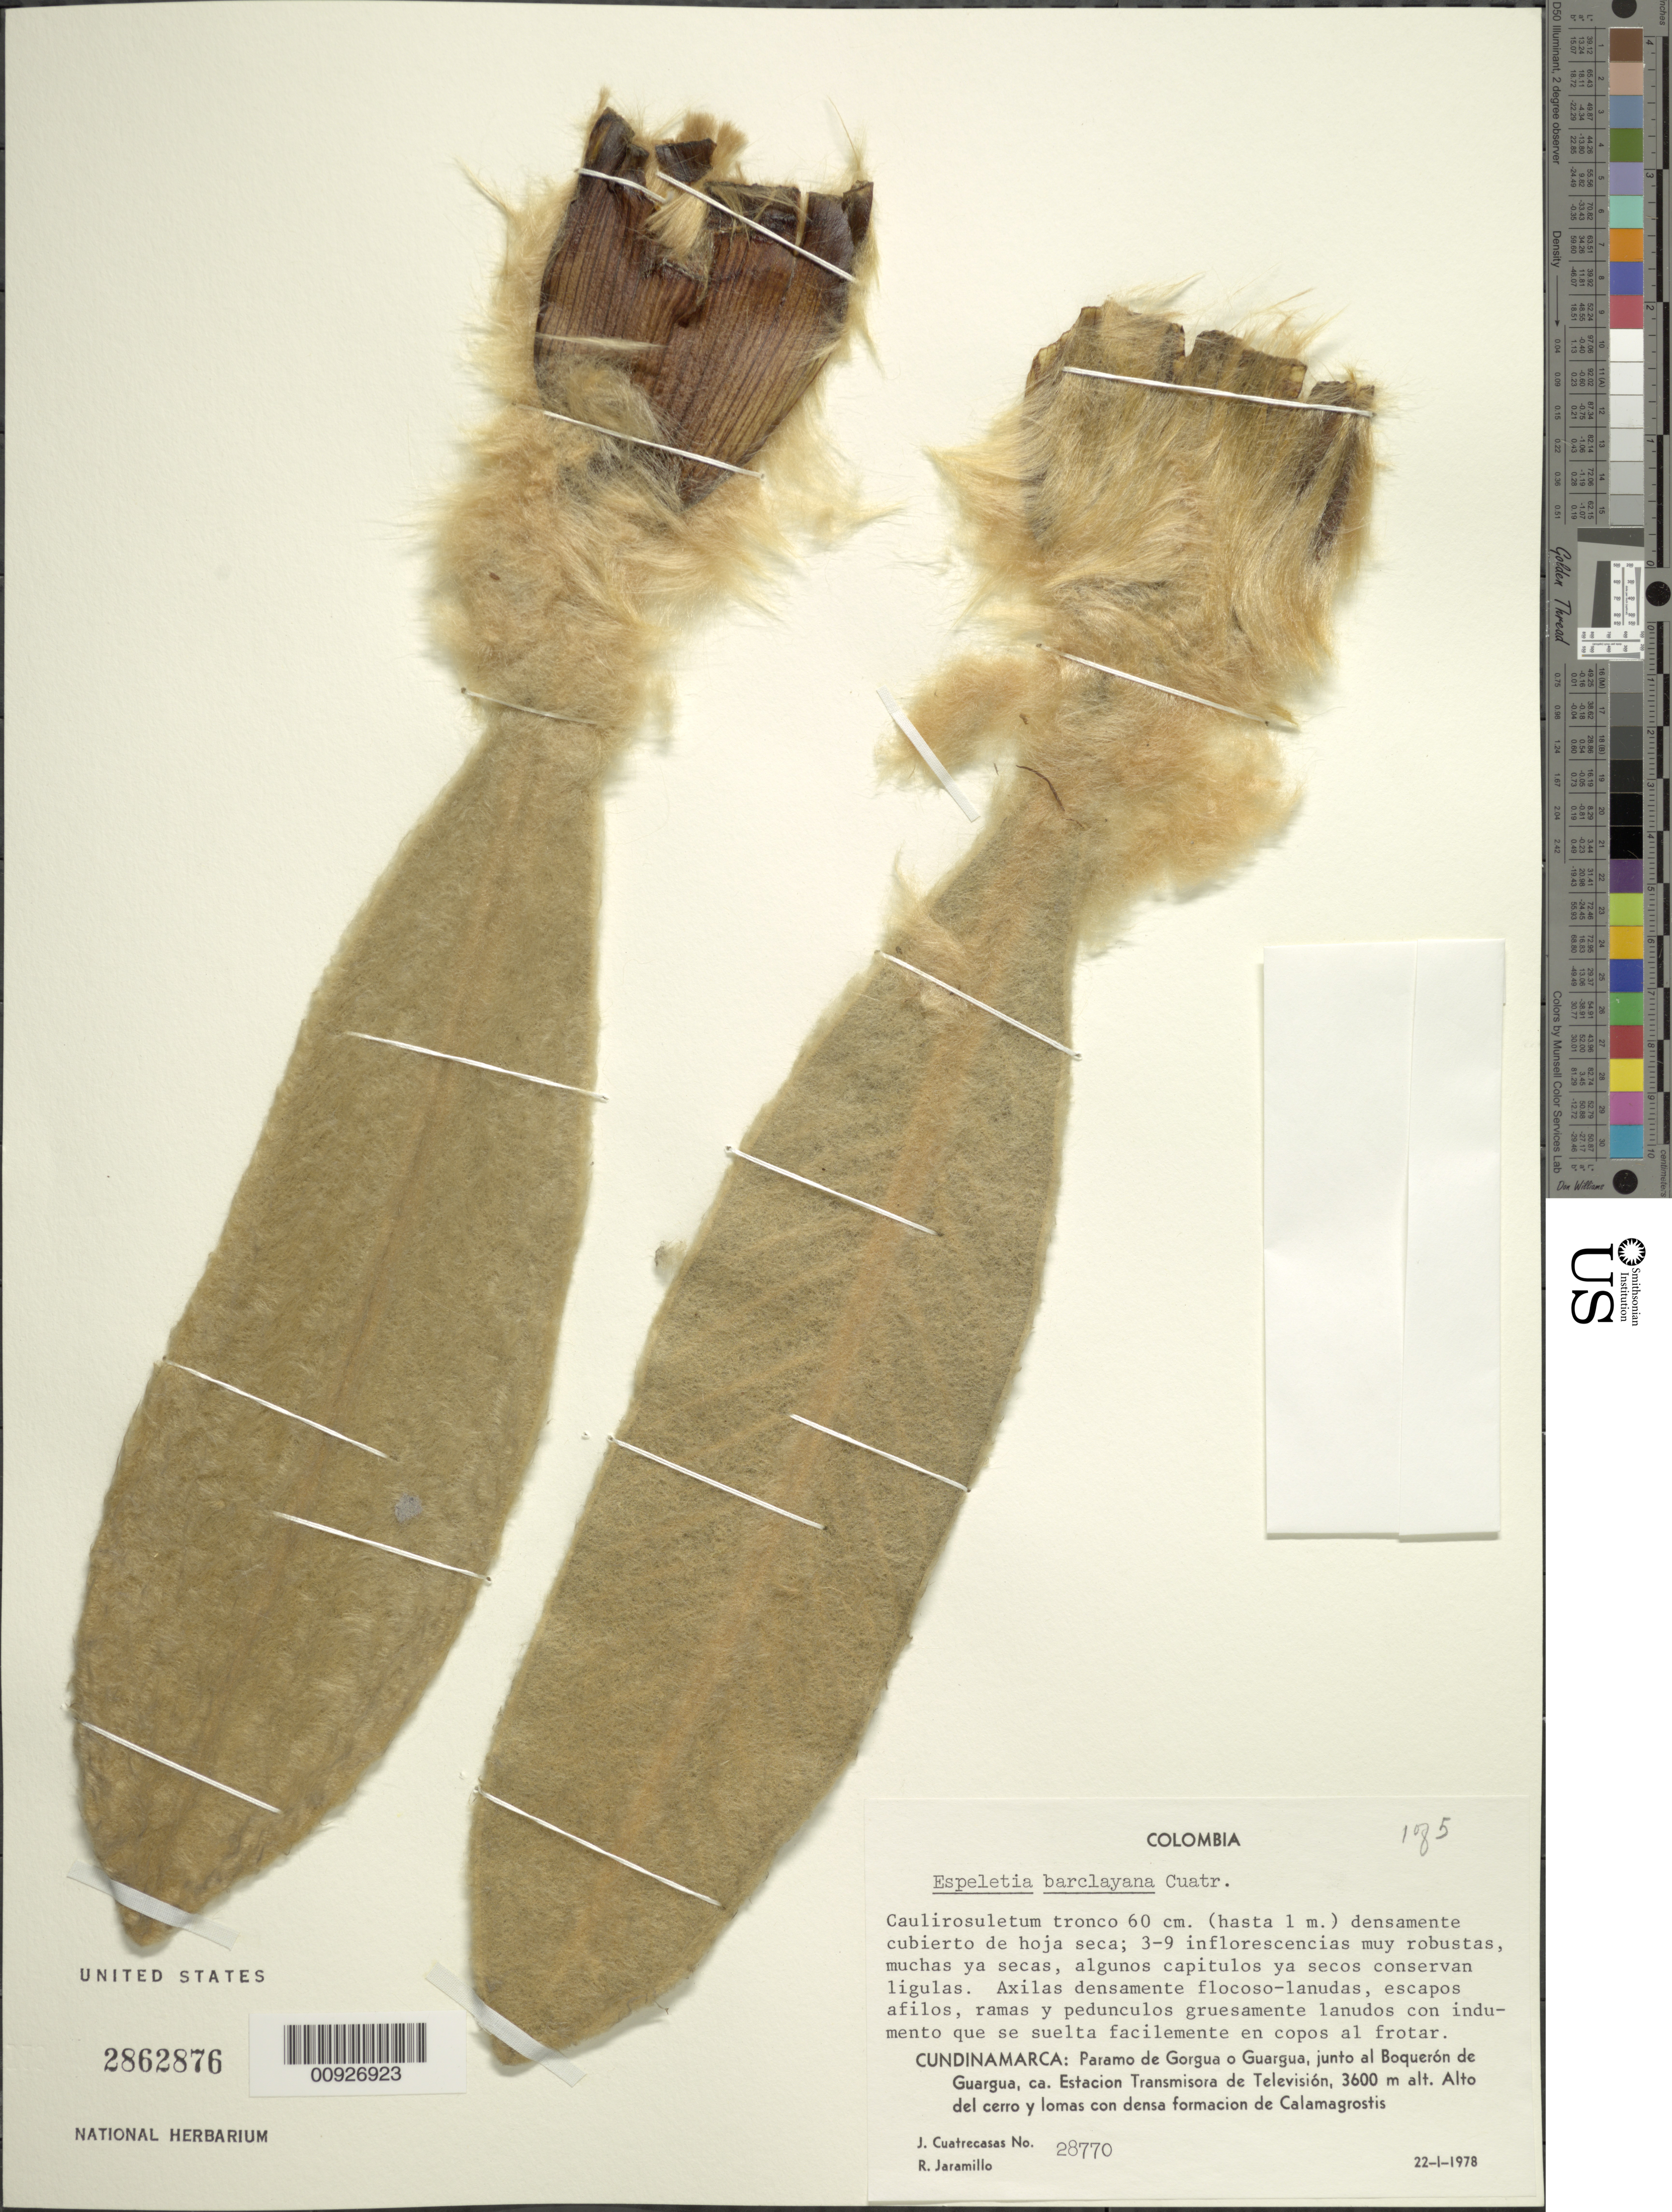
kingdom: Plantae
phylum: Tracheophyta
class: Magnoliopsida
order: Asterales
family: Asteraceae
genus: Espeletia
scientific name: Espeletia barclayana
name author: Cuatrec.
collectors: J. Cuatrecasas & R. Jaramillo M.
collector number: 28770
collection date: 1978-01-22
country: Colombia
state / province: Cundinamarca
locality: Páramo de Gorgua o Guargua. Páramo de Gorgua o Guargua, junto al Boquerón de Guarga, ca. Estación transmisora de televisión.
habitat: Alto del cerro y lomas con densa formación de calamagostris.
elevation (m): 3600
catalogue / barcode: US 2862876